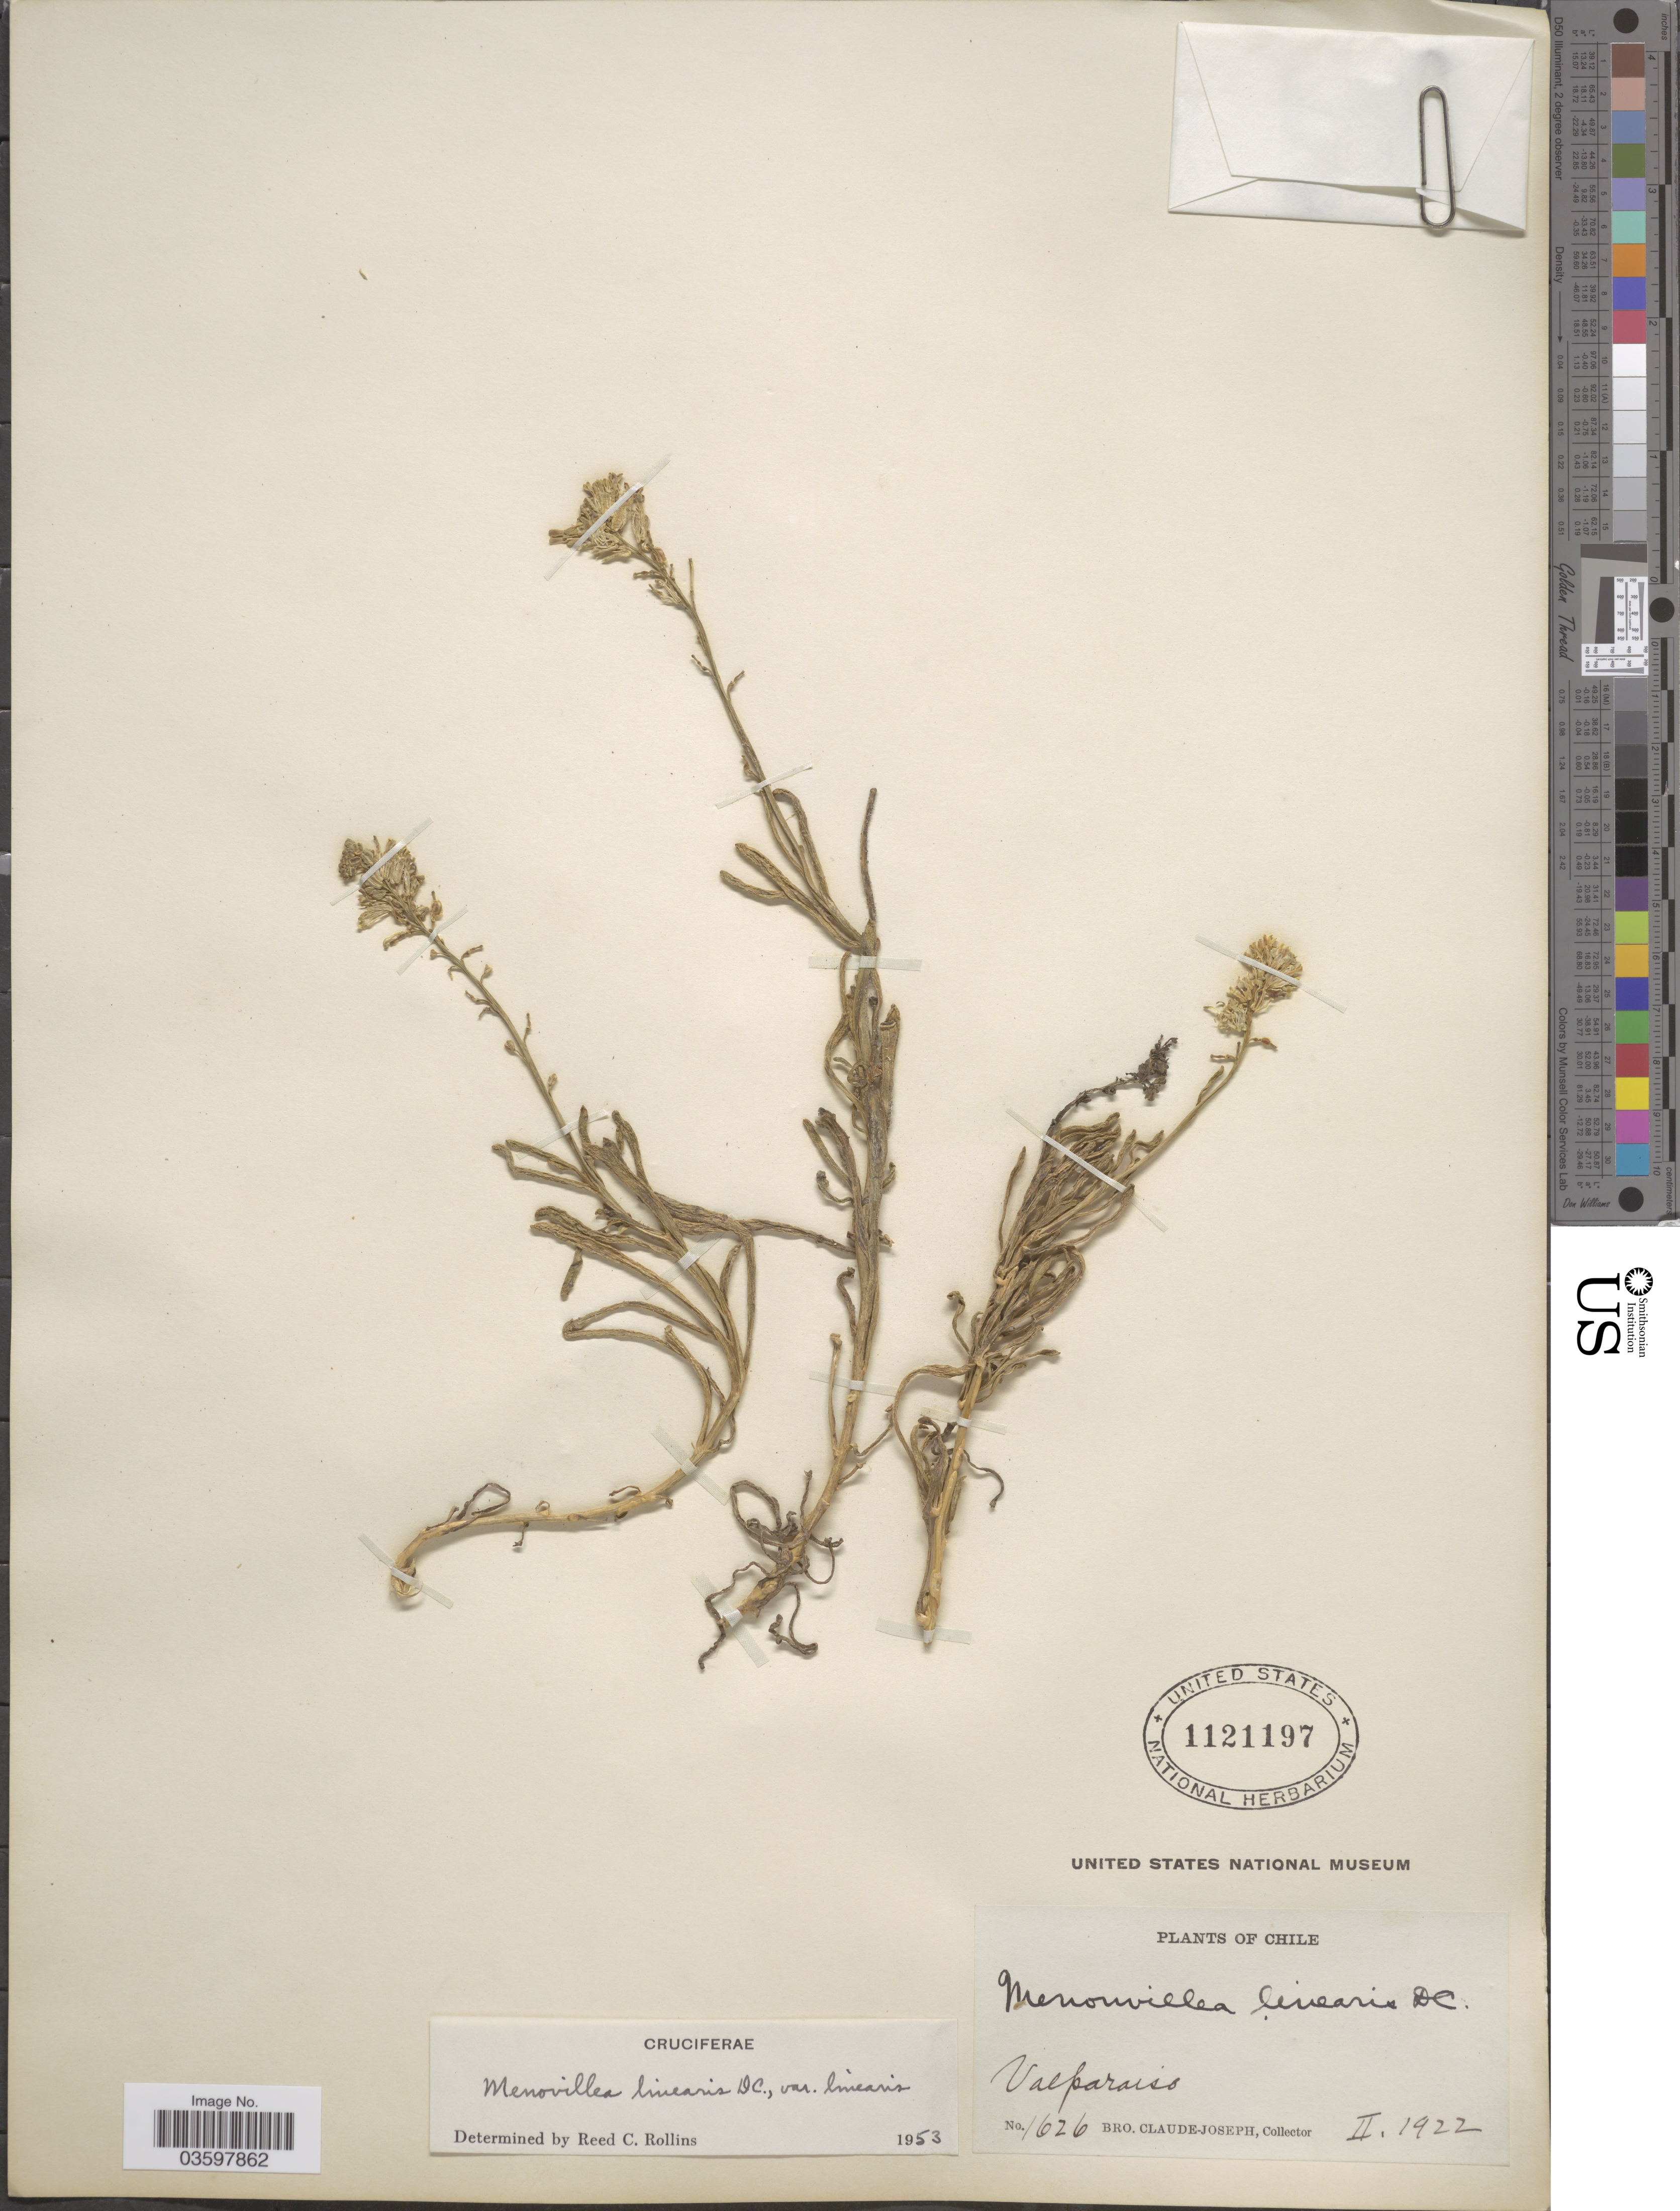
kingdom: Plantae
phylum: Tracheophyta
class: Magnoliopsida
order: Brassicales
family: Brassicaceae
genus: Menonvillea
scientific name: Menonvillea linearis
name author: DC.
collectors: Bro. Claude-Joseph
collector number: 1626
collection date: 1922-02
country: Chile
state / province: Valparaíso (V)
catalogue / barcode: US 1121197